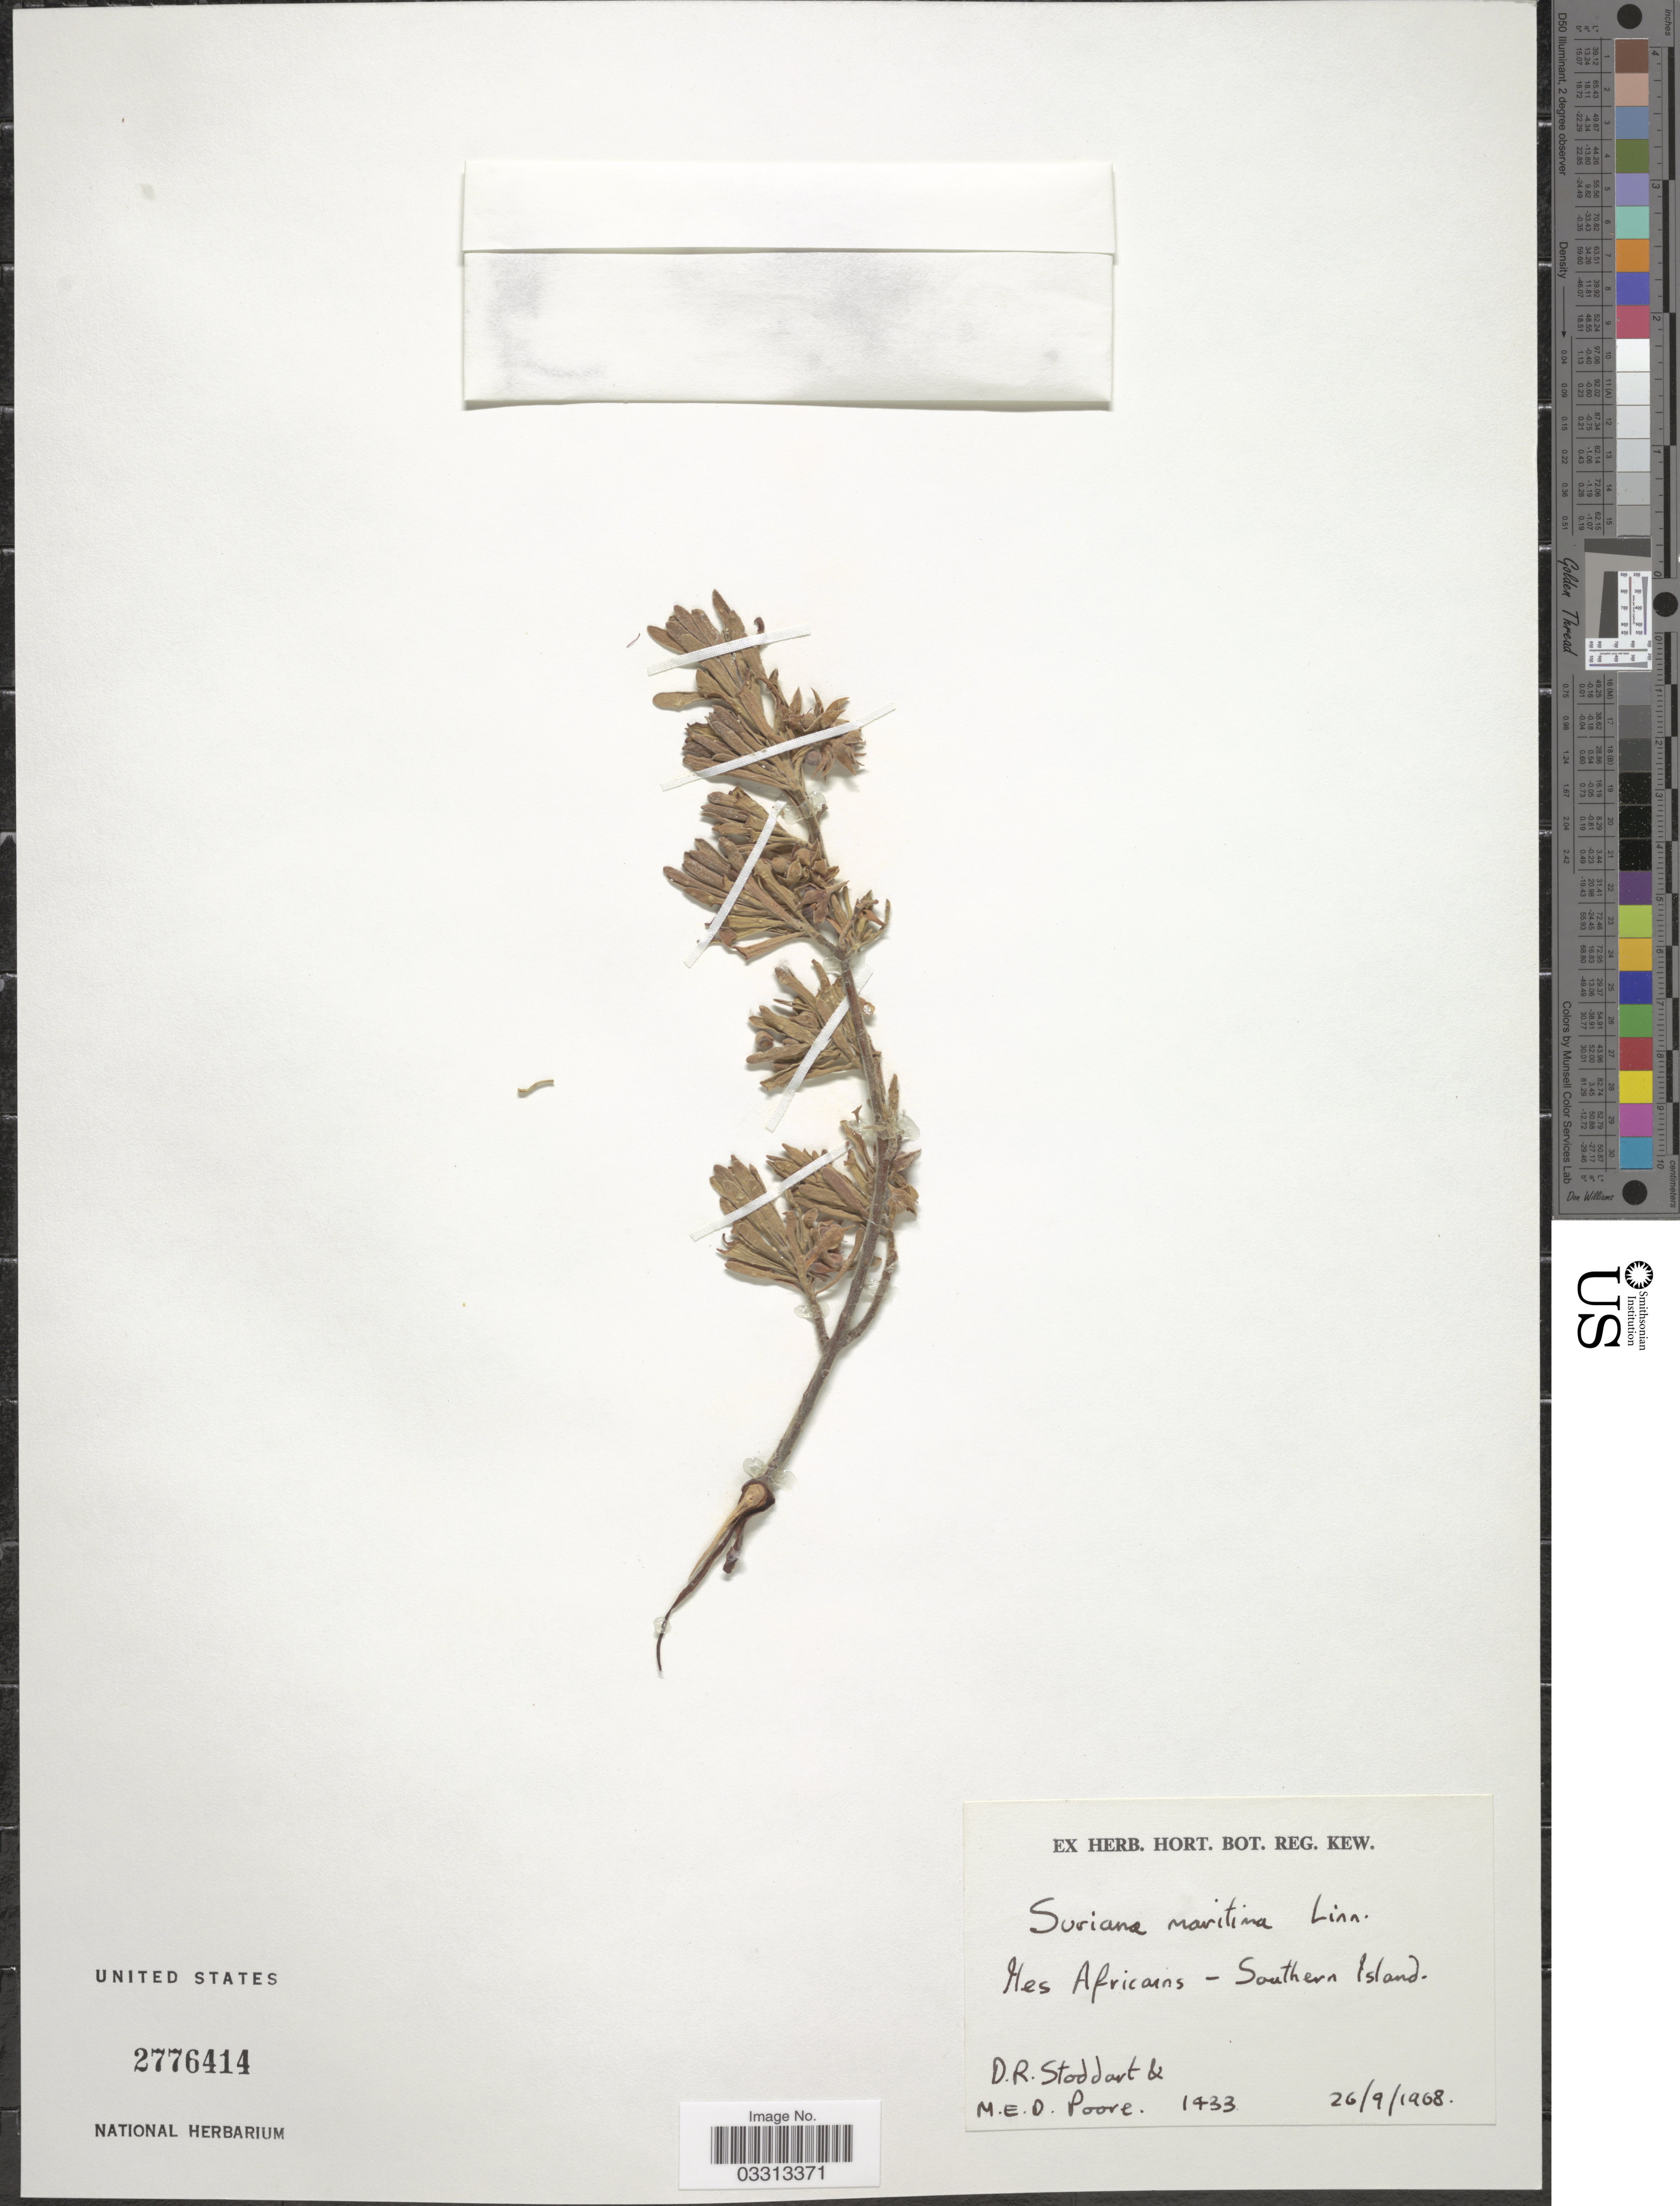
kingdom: Plantae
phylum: Tracheophyta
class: Magnoliopsida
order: Fabales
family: Surianaceae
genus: Suriana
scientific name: Suriana maritima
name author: L.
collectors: D. R. Stoddart & M. E. D. Poore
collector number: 1433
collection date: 1968-09-26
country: Seychelles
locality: Iles Africains - Southern Island.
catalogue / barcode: US 2776414